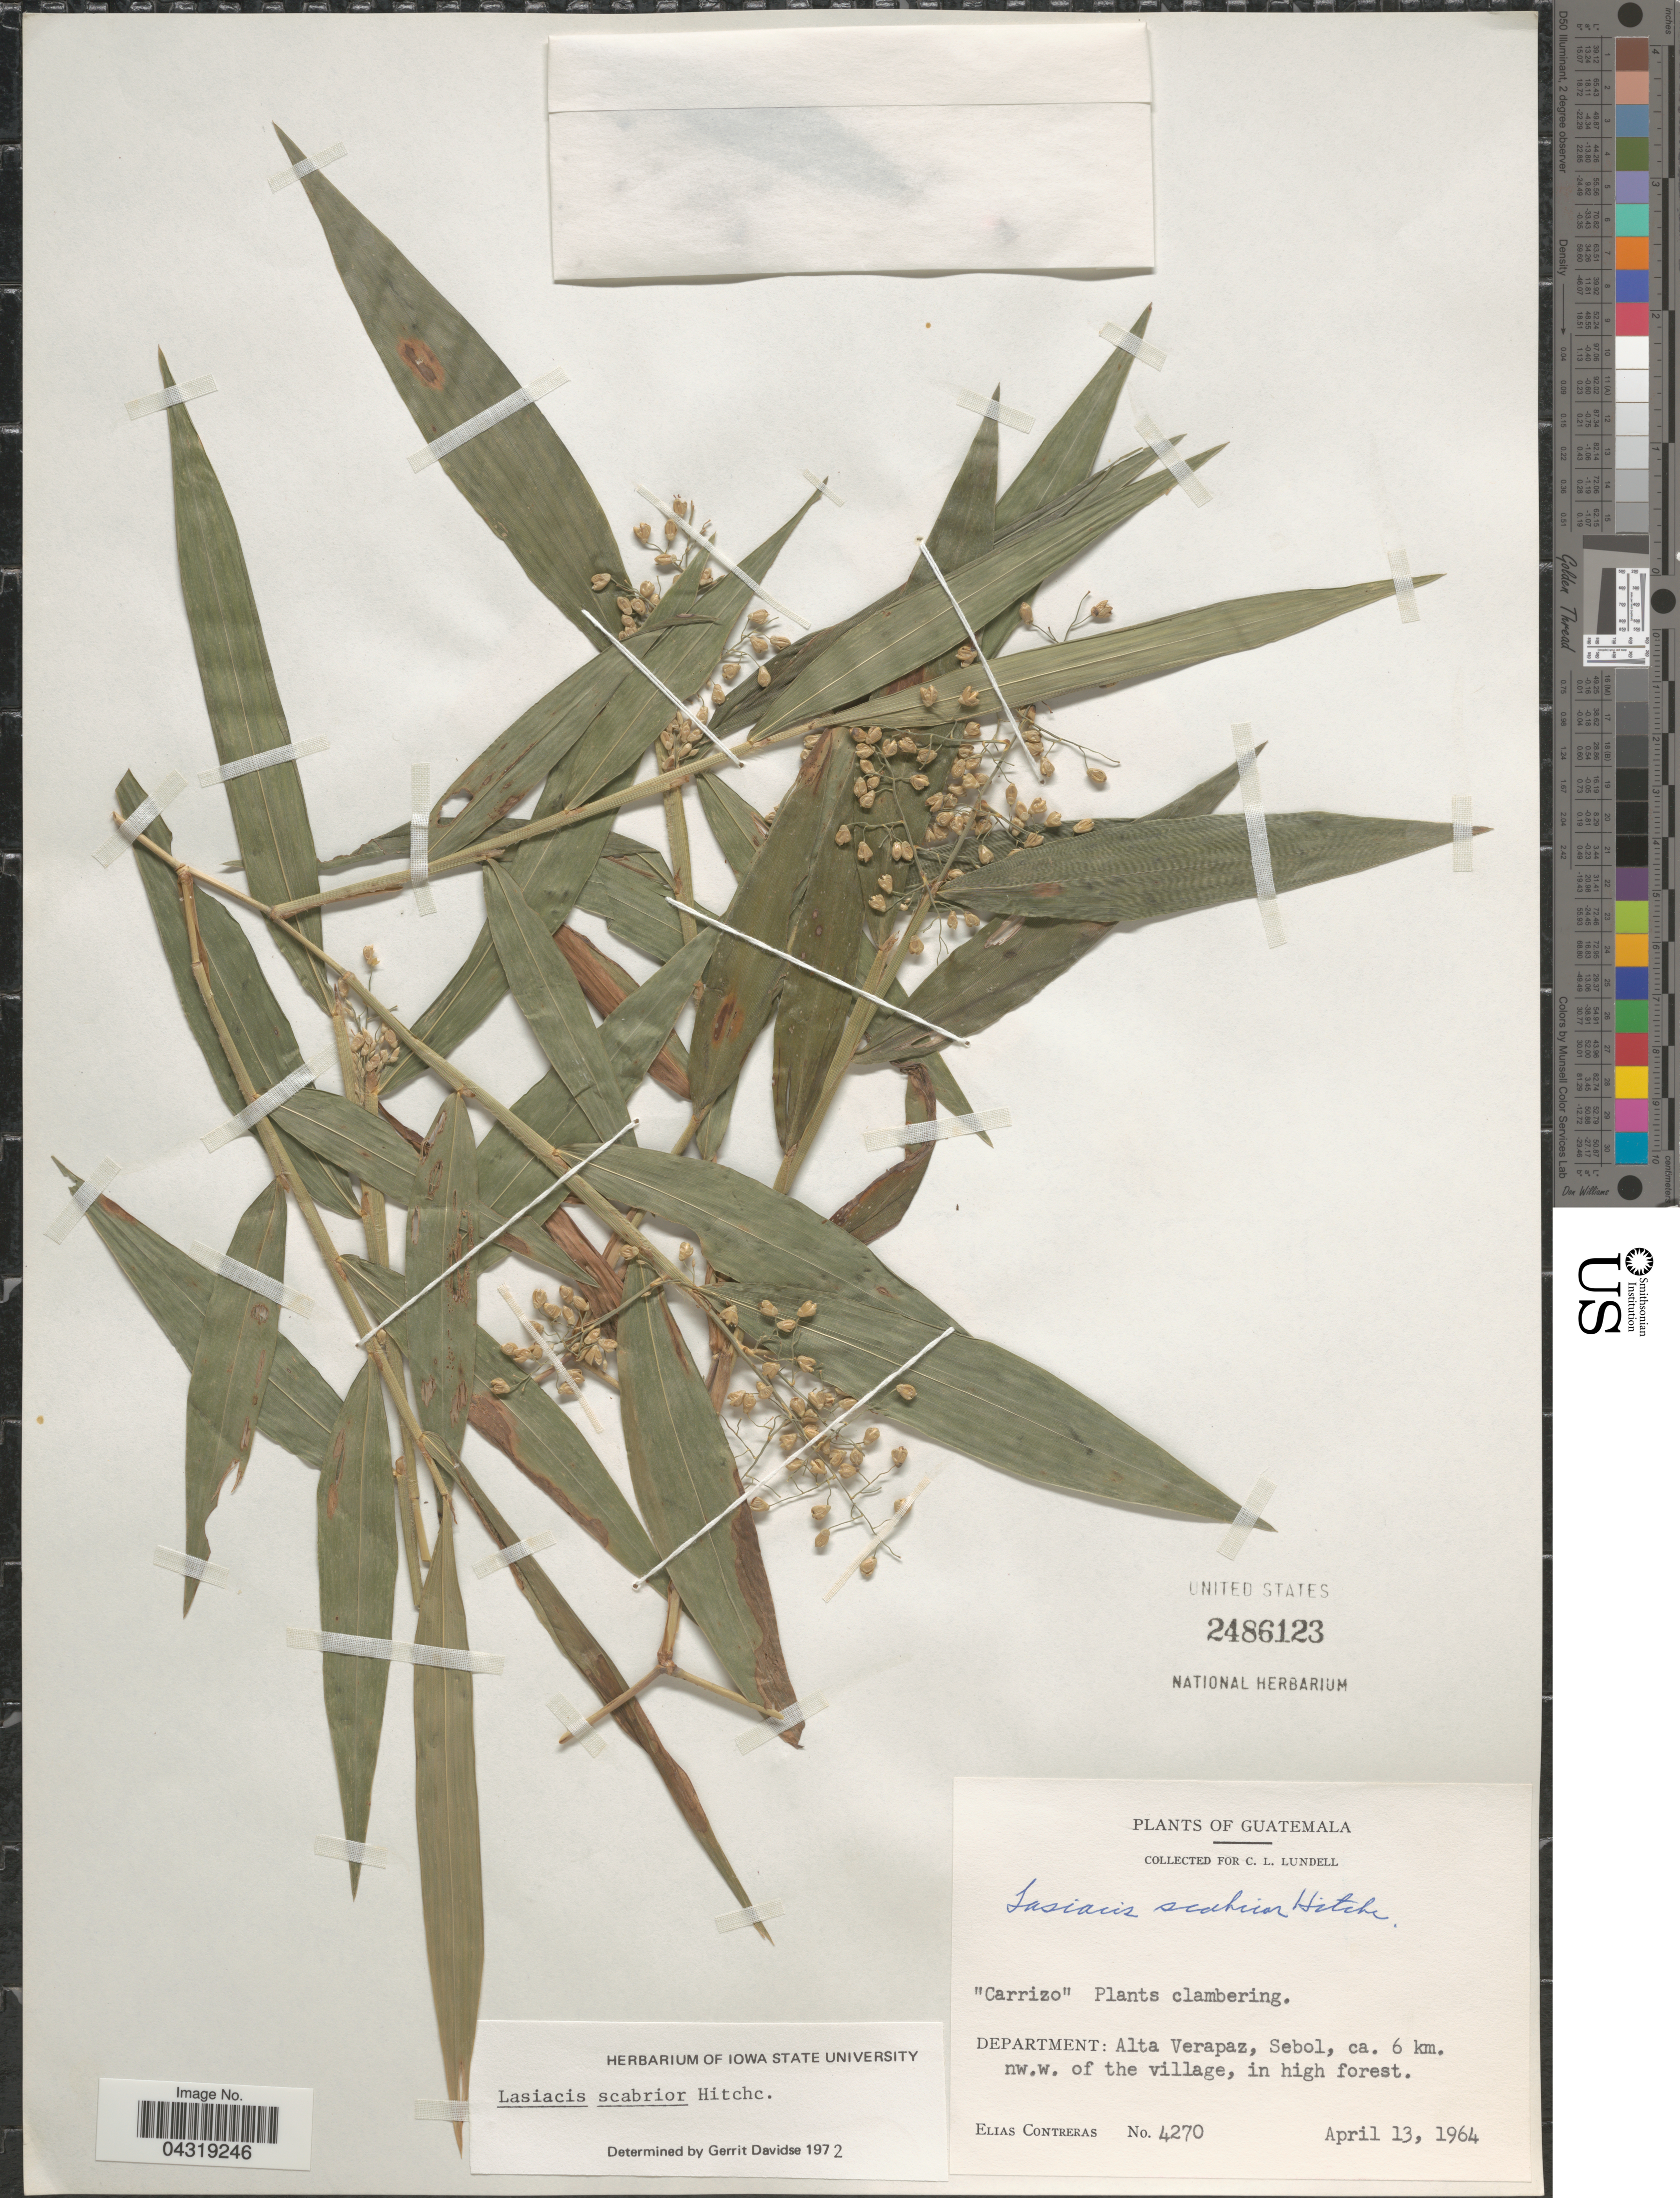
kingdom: Plantae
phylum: Tracheophyta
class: Liliopsida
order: Poales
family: Poaceae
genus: Lasiacis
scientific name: Lasiacis scabrior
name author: Hitchc.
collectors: E. Contreras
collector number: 4270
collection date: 1964-04-13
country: Guatemala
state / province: Alta Verapaz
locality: Department: Alta Verapaz, Sebol, ca. 6 km. nw. w. of the village, in high forest.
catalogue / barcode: US 2486123